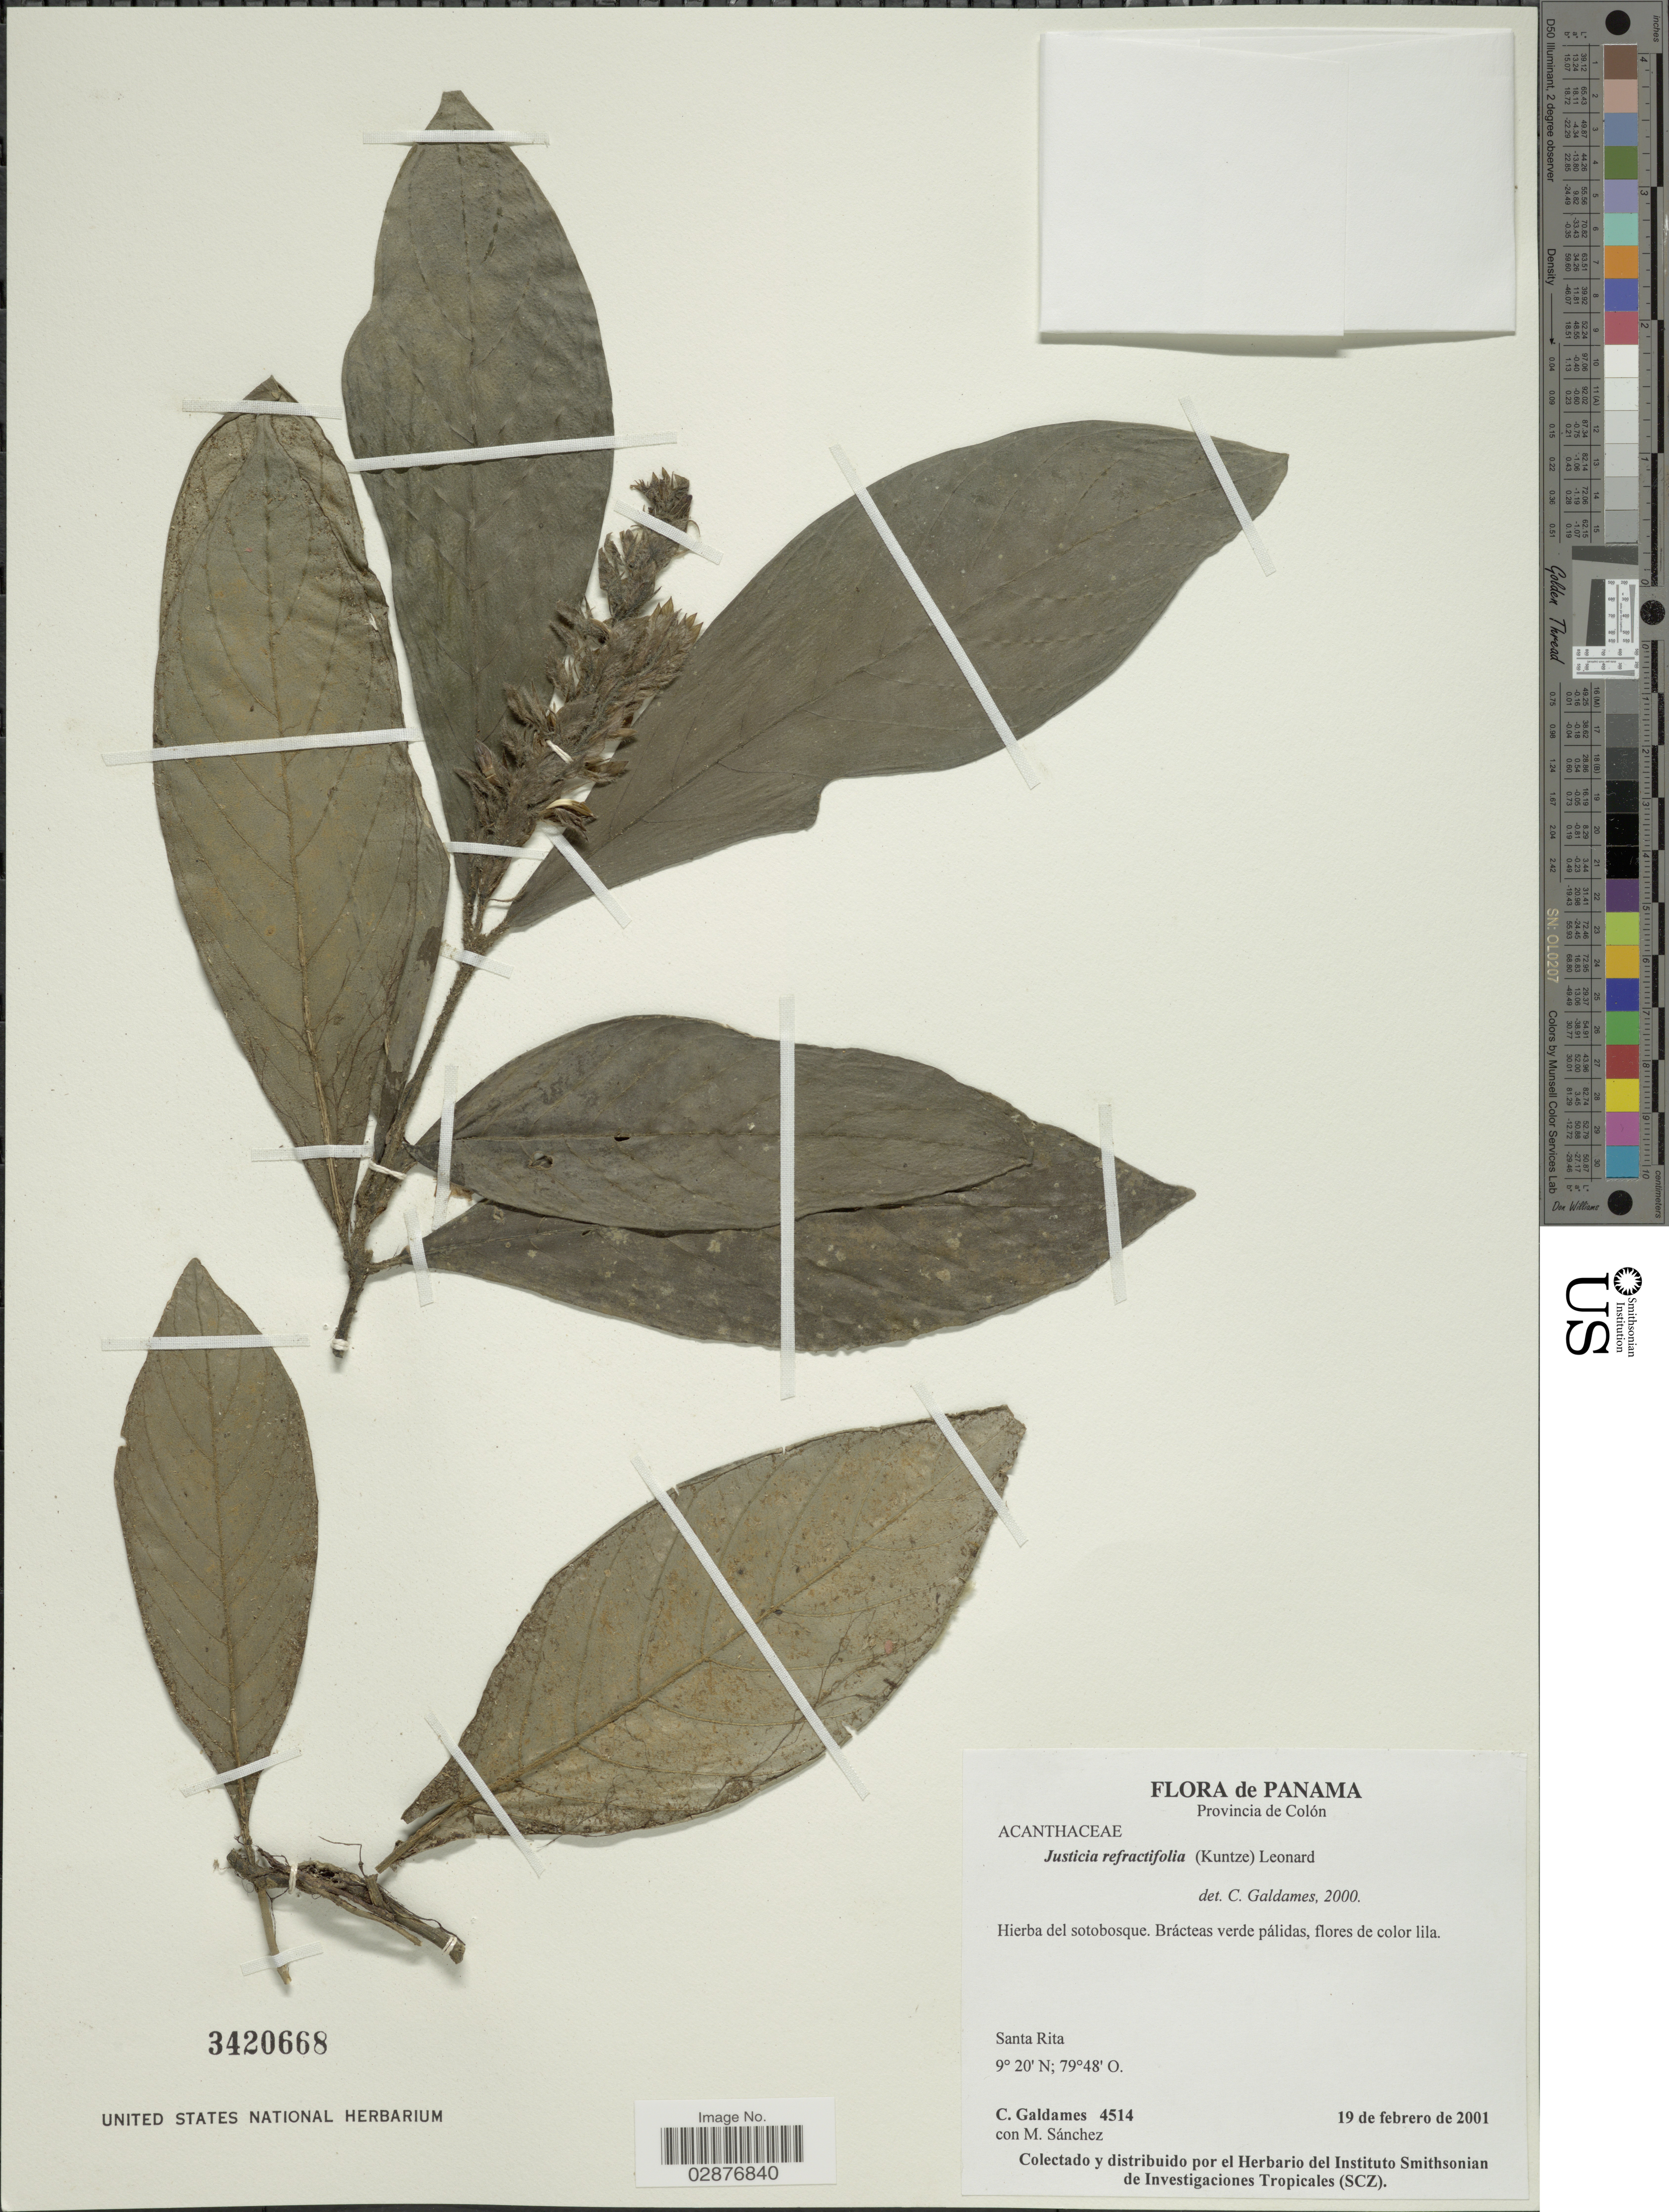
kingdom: Plantae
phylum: Tracheophyta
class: Magnoliopsida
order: Lamiales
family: Acanthaceae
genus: Justicia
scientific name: Justicia refractifolia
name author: (Kuntze) Leonard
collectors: C. Galdames & M. Sánchez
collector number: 4514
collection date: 2001-02-19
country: Panama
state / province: Colón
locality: Santa Rita.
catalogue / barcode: US 3420668